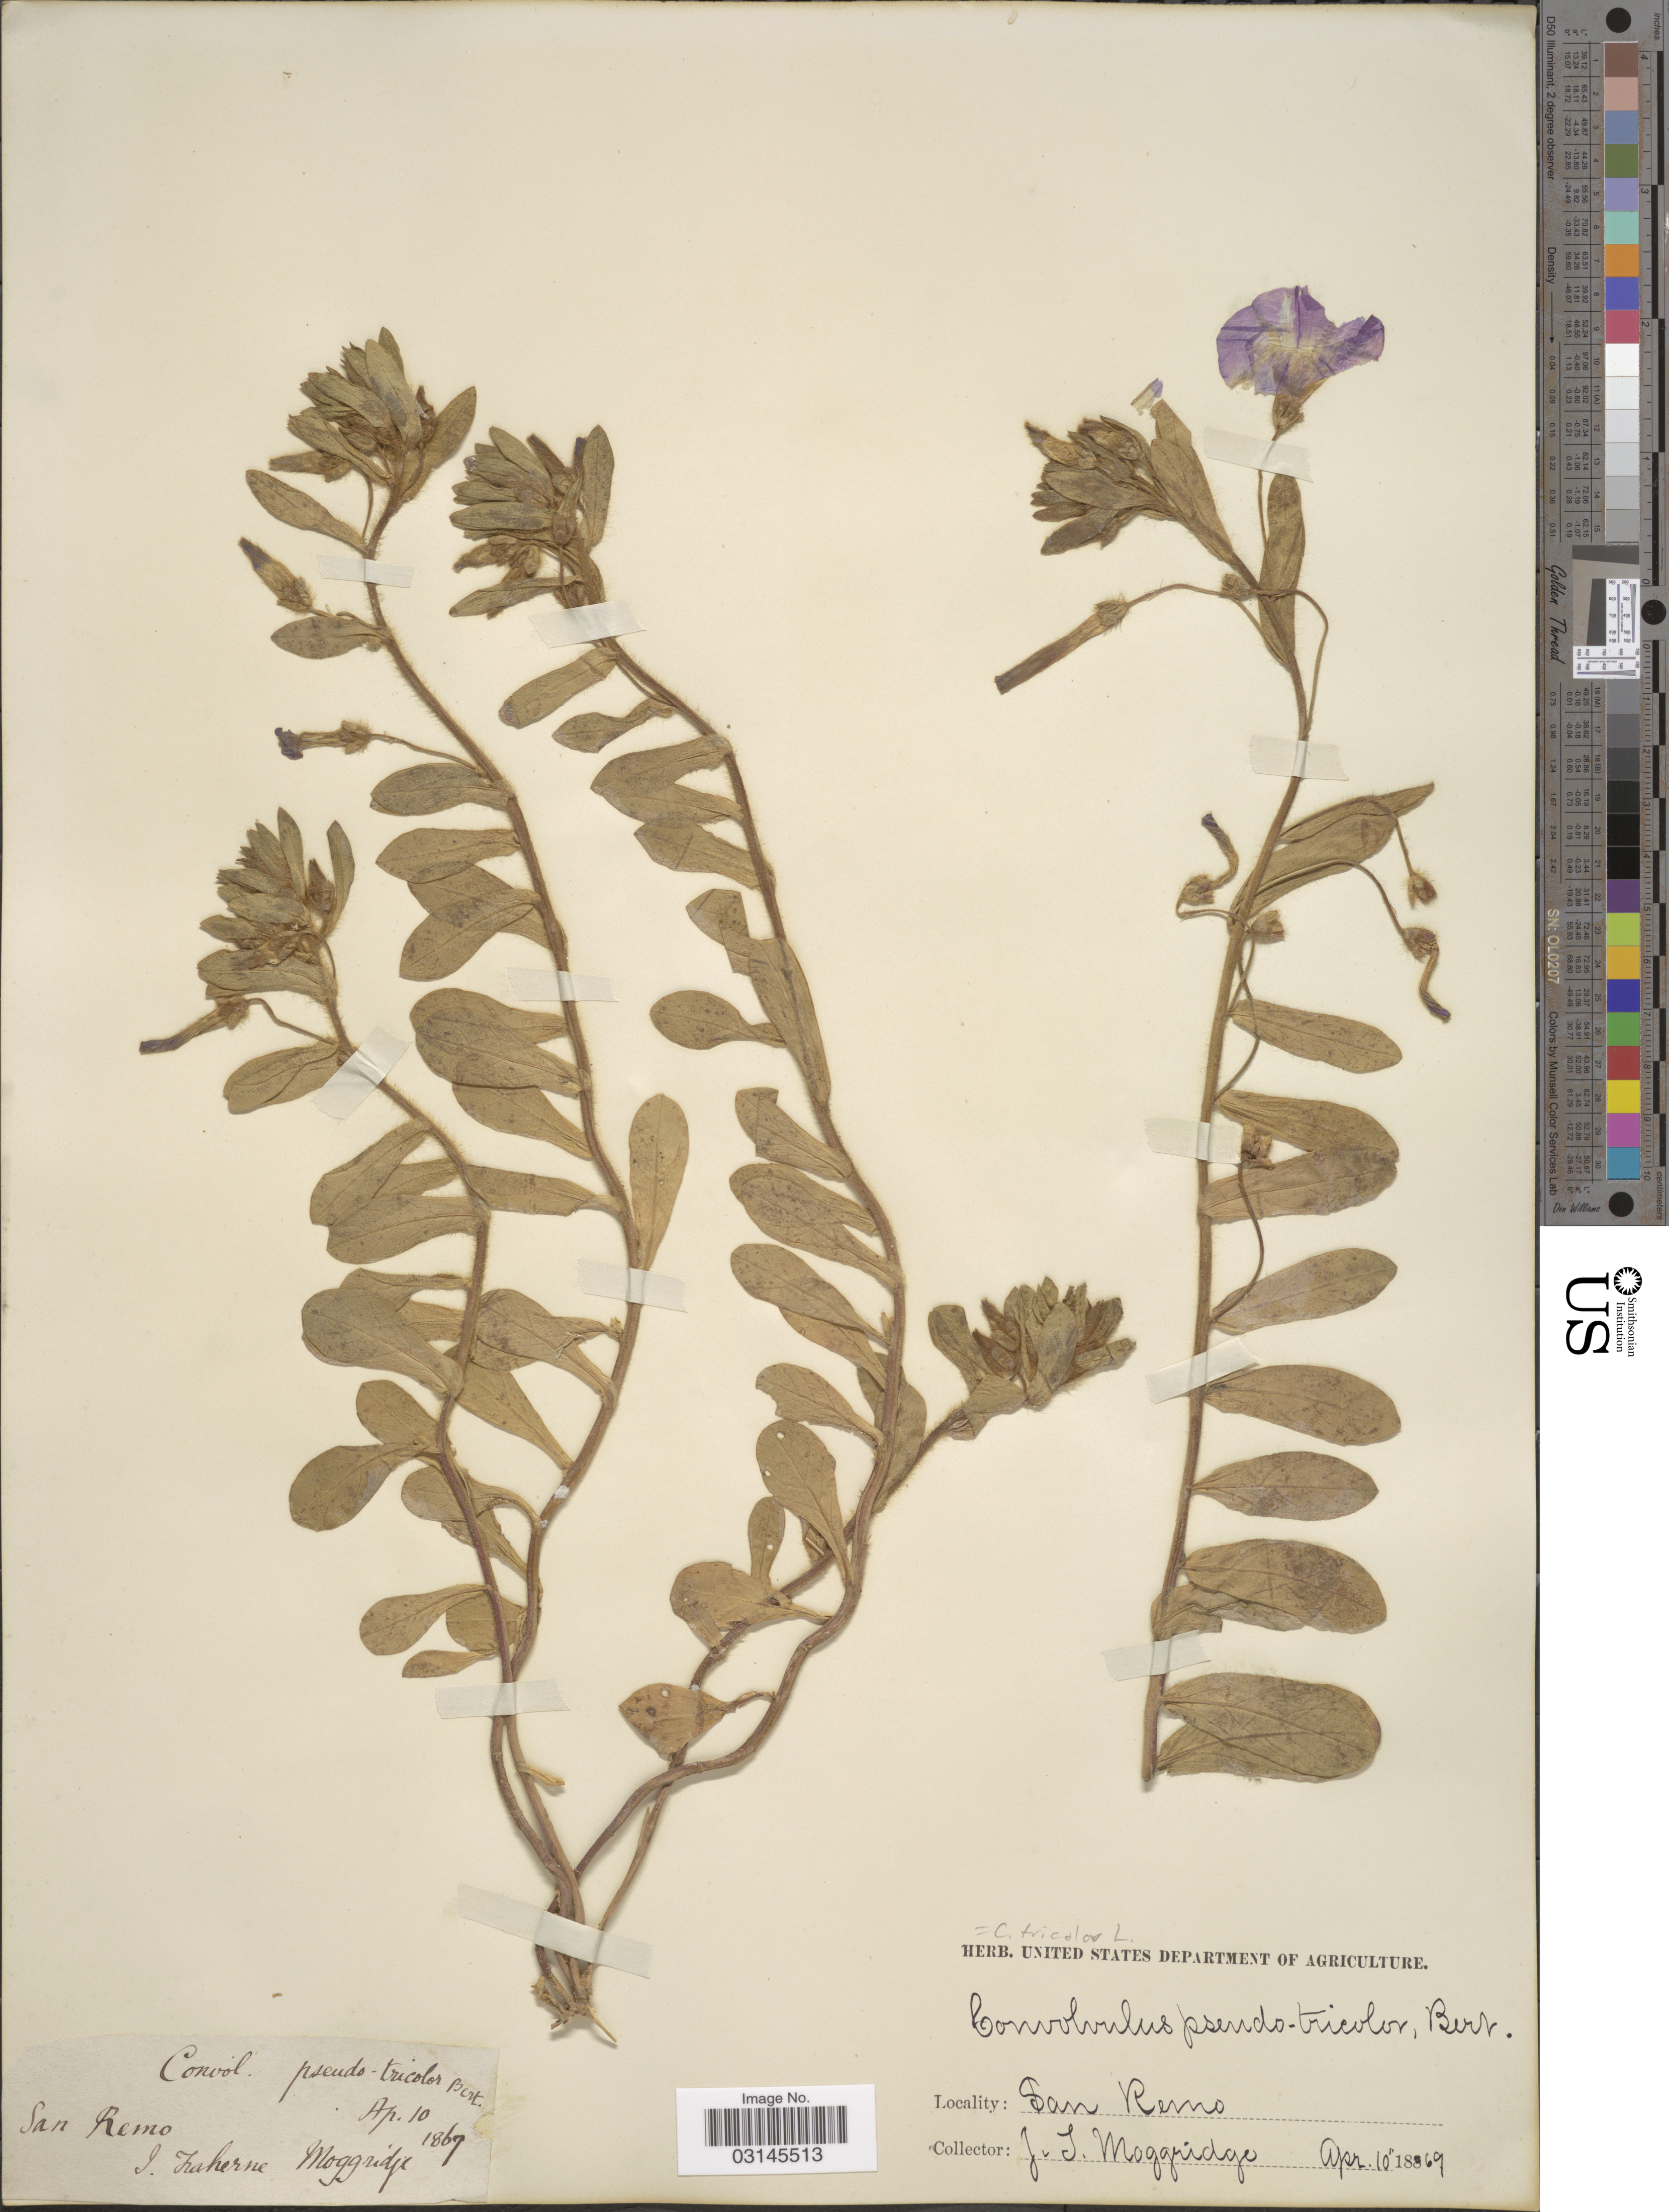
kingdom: Plantae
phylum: Tracheophyta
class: Magnoliopsida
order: Solanales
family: Convolvulaceae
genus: Convolvulus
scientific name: Convolvulus tricolor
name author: L.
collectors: J. T. Moggridge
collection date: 1867-04-10/1869-04-10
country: Italy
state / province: Liguria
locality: San Remo.